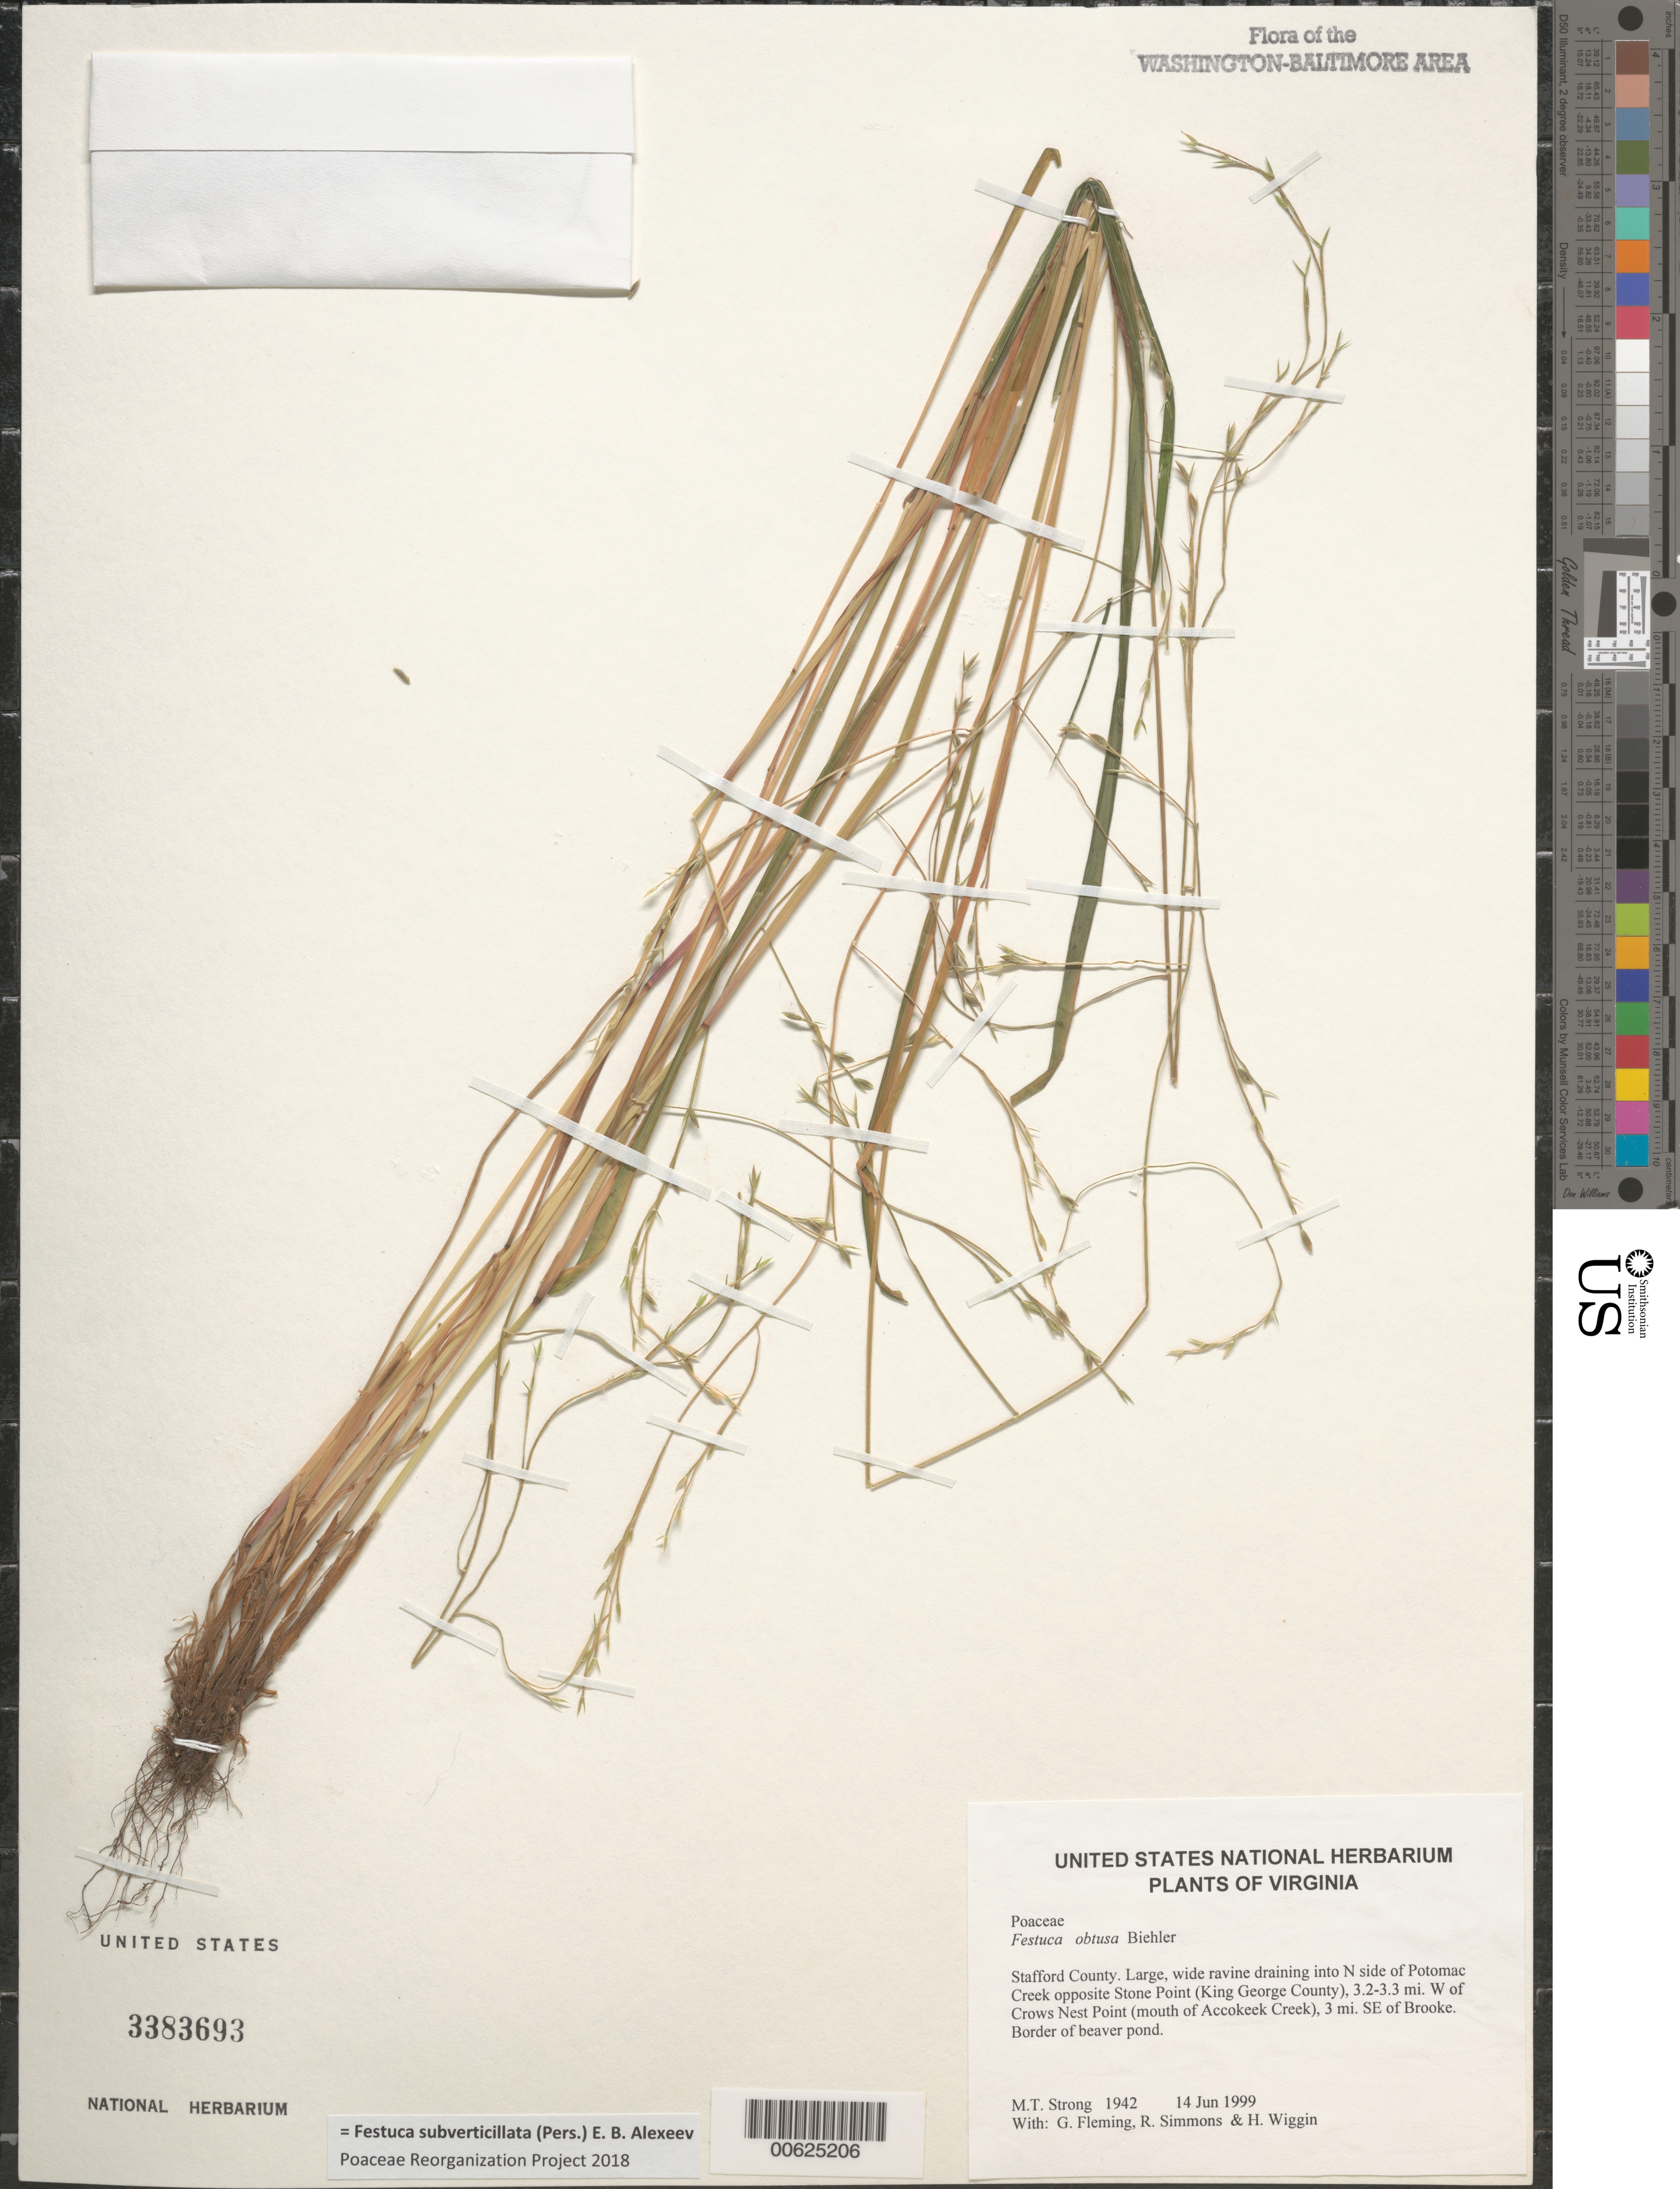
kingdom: Plantae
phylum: Tracheophyta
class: Liliopsida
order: Poales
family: Poaceae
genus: Festuca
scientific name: Festuca subverticillata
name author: (Pers.) E.B. Alexeev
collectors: M. T. Strong, G. Fleming, R. Simmons & H. Wiggins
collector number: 1942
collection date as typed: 14 Jun 1999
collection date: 1999-06-14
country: United States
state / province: Virginia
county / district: Stafford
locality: Large, wide ravine draining into N side of Potomac Creek opposite Stone Point (King George County), 3.2-3.3 mi. W of Crows Nest Point (mouth of Accokeek Creek), 3 mi. SE of Brooke.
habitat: Border of beaver pond.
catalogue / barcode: US 3383693